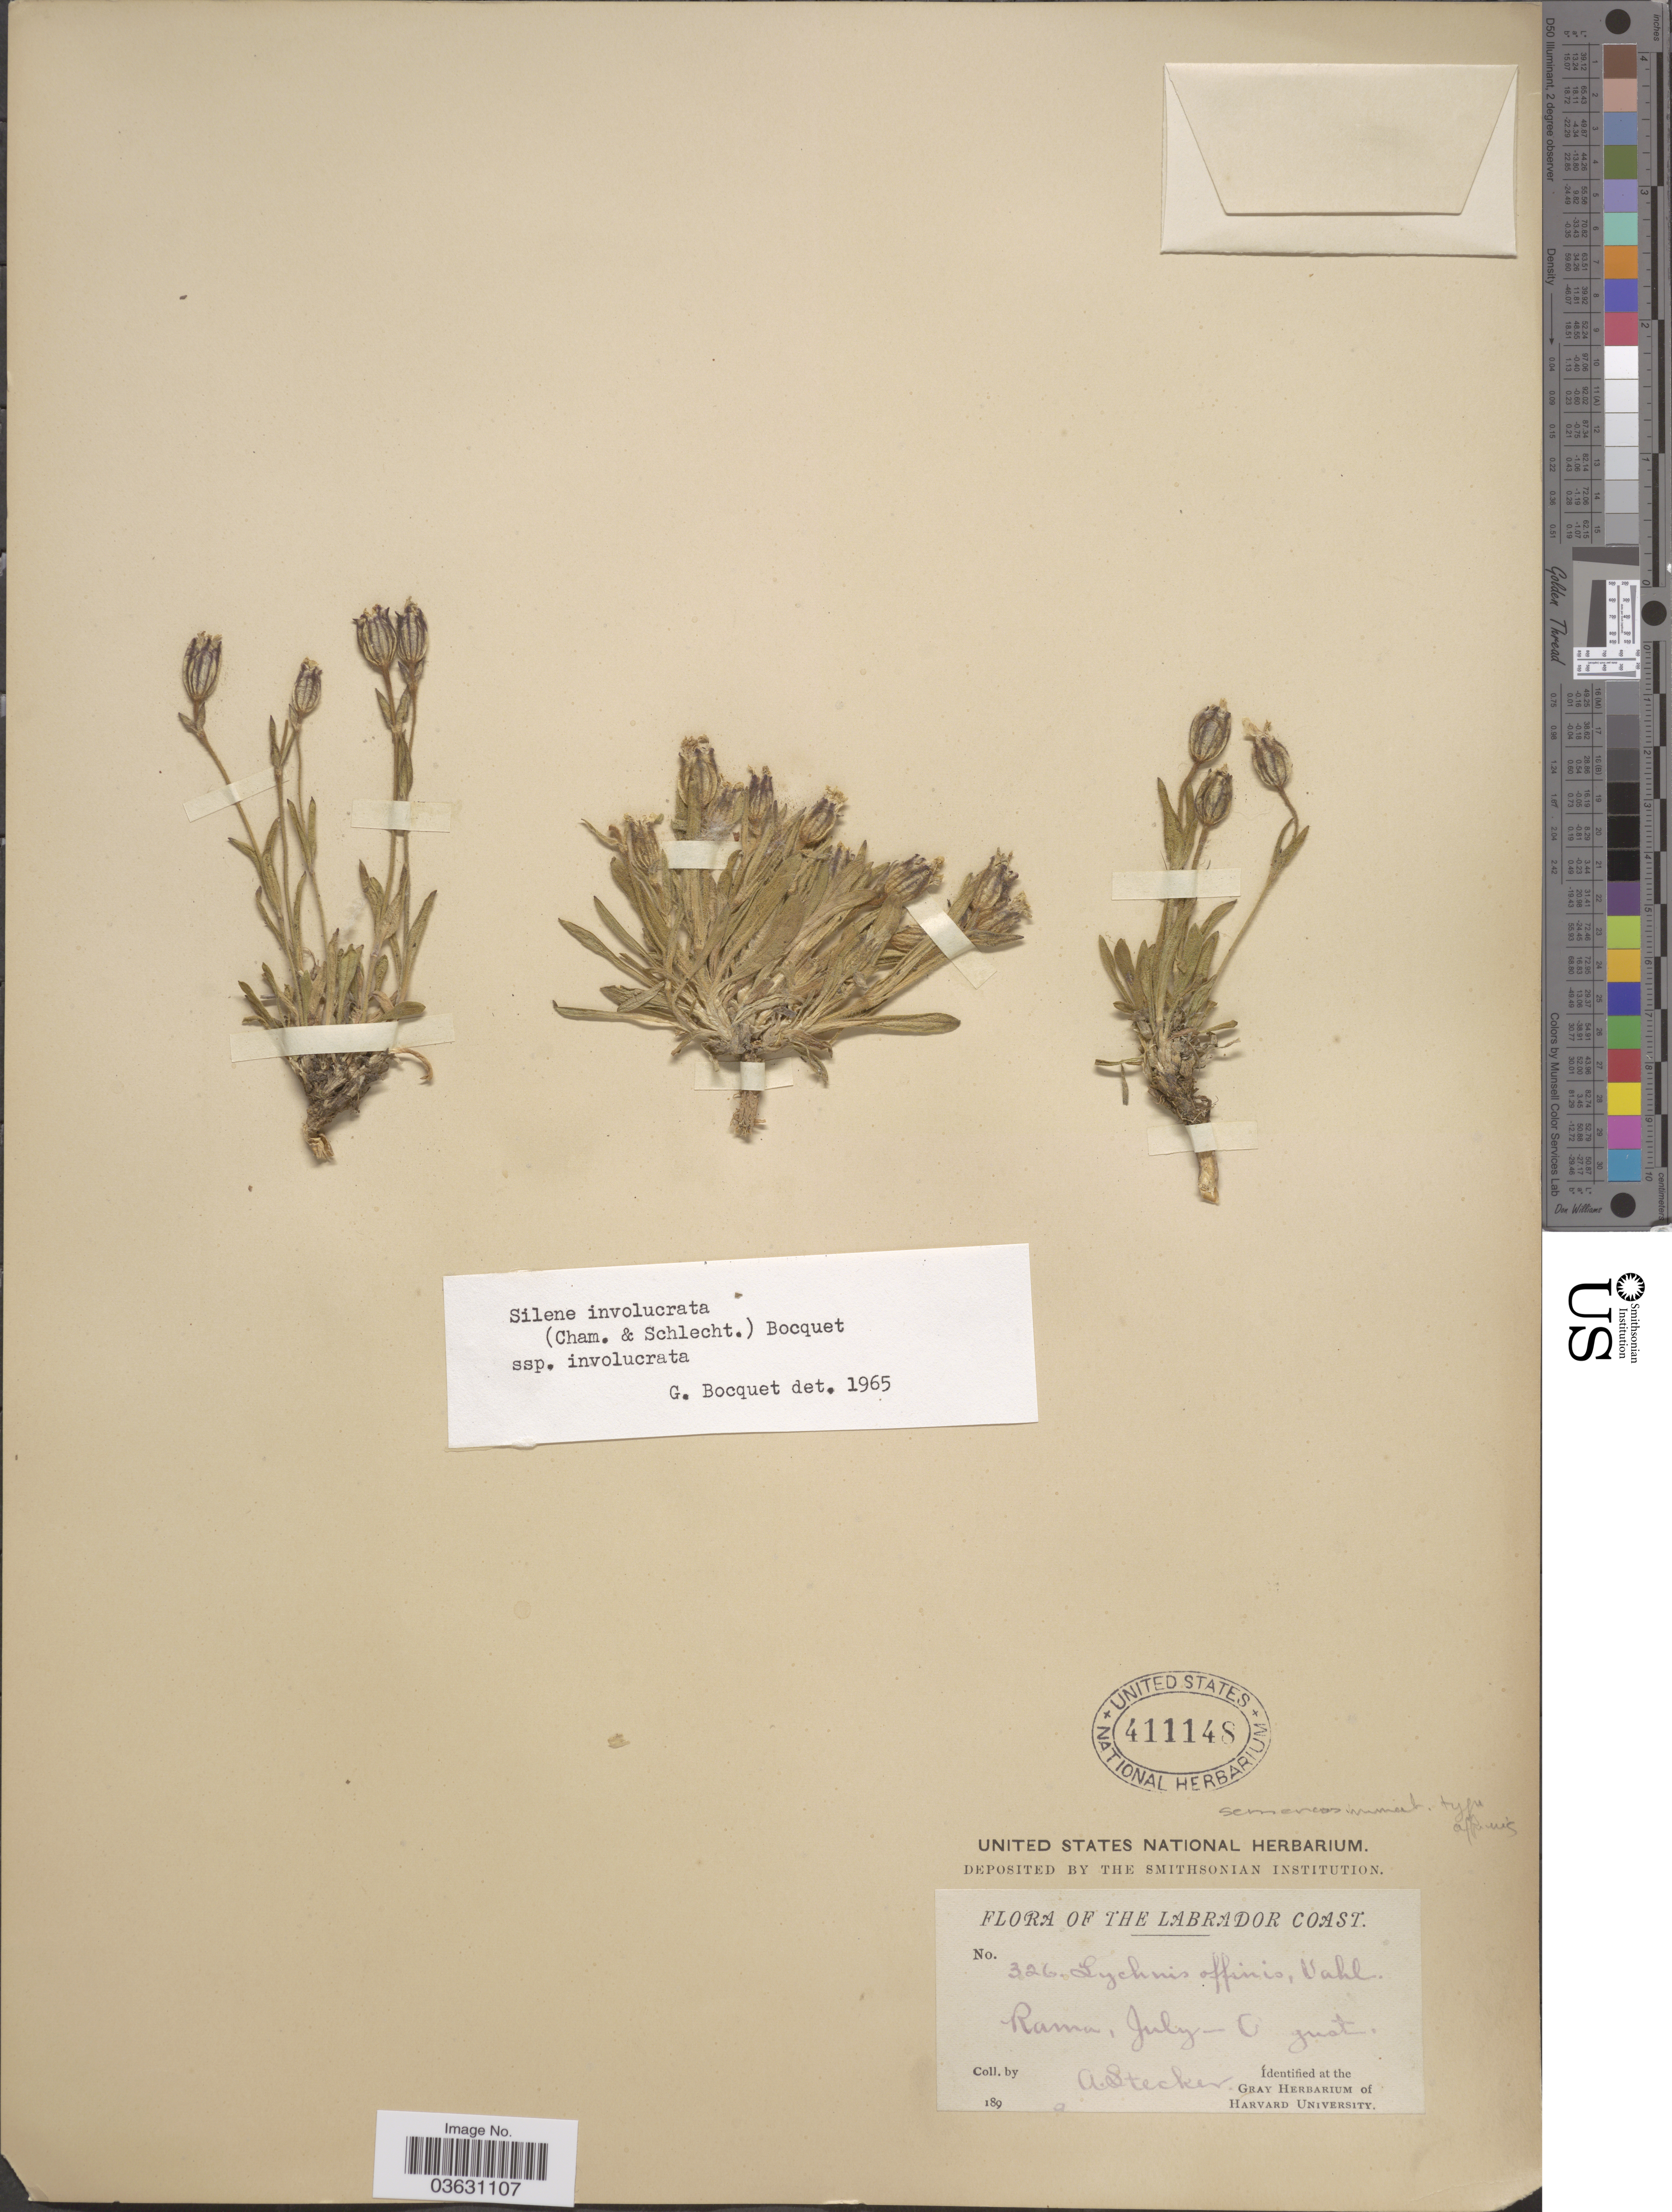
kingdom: Plantae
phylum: Tracheophyta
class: Magnoliopsida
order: Caryophyllales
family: Caryophyllaceae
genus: Silene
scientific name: Silene involucrata subsp. involucrata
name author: (Cham. & Schltdl.) Bocquet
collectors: A. Stecker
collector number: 326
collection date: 1899-07/1899-08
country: Canada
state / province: Newfoundland and Labrador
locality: Labrador Coast. Rama.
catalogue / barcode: US 411148